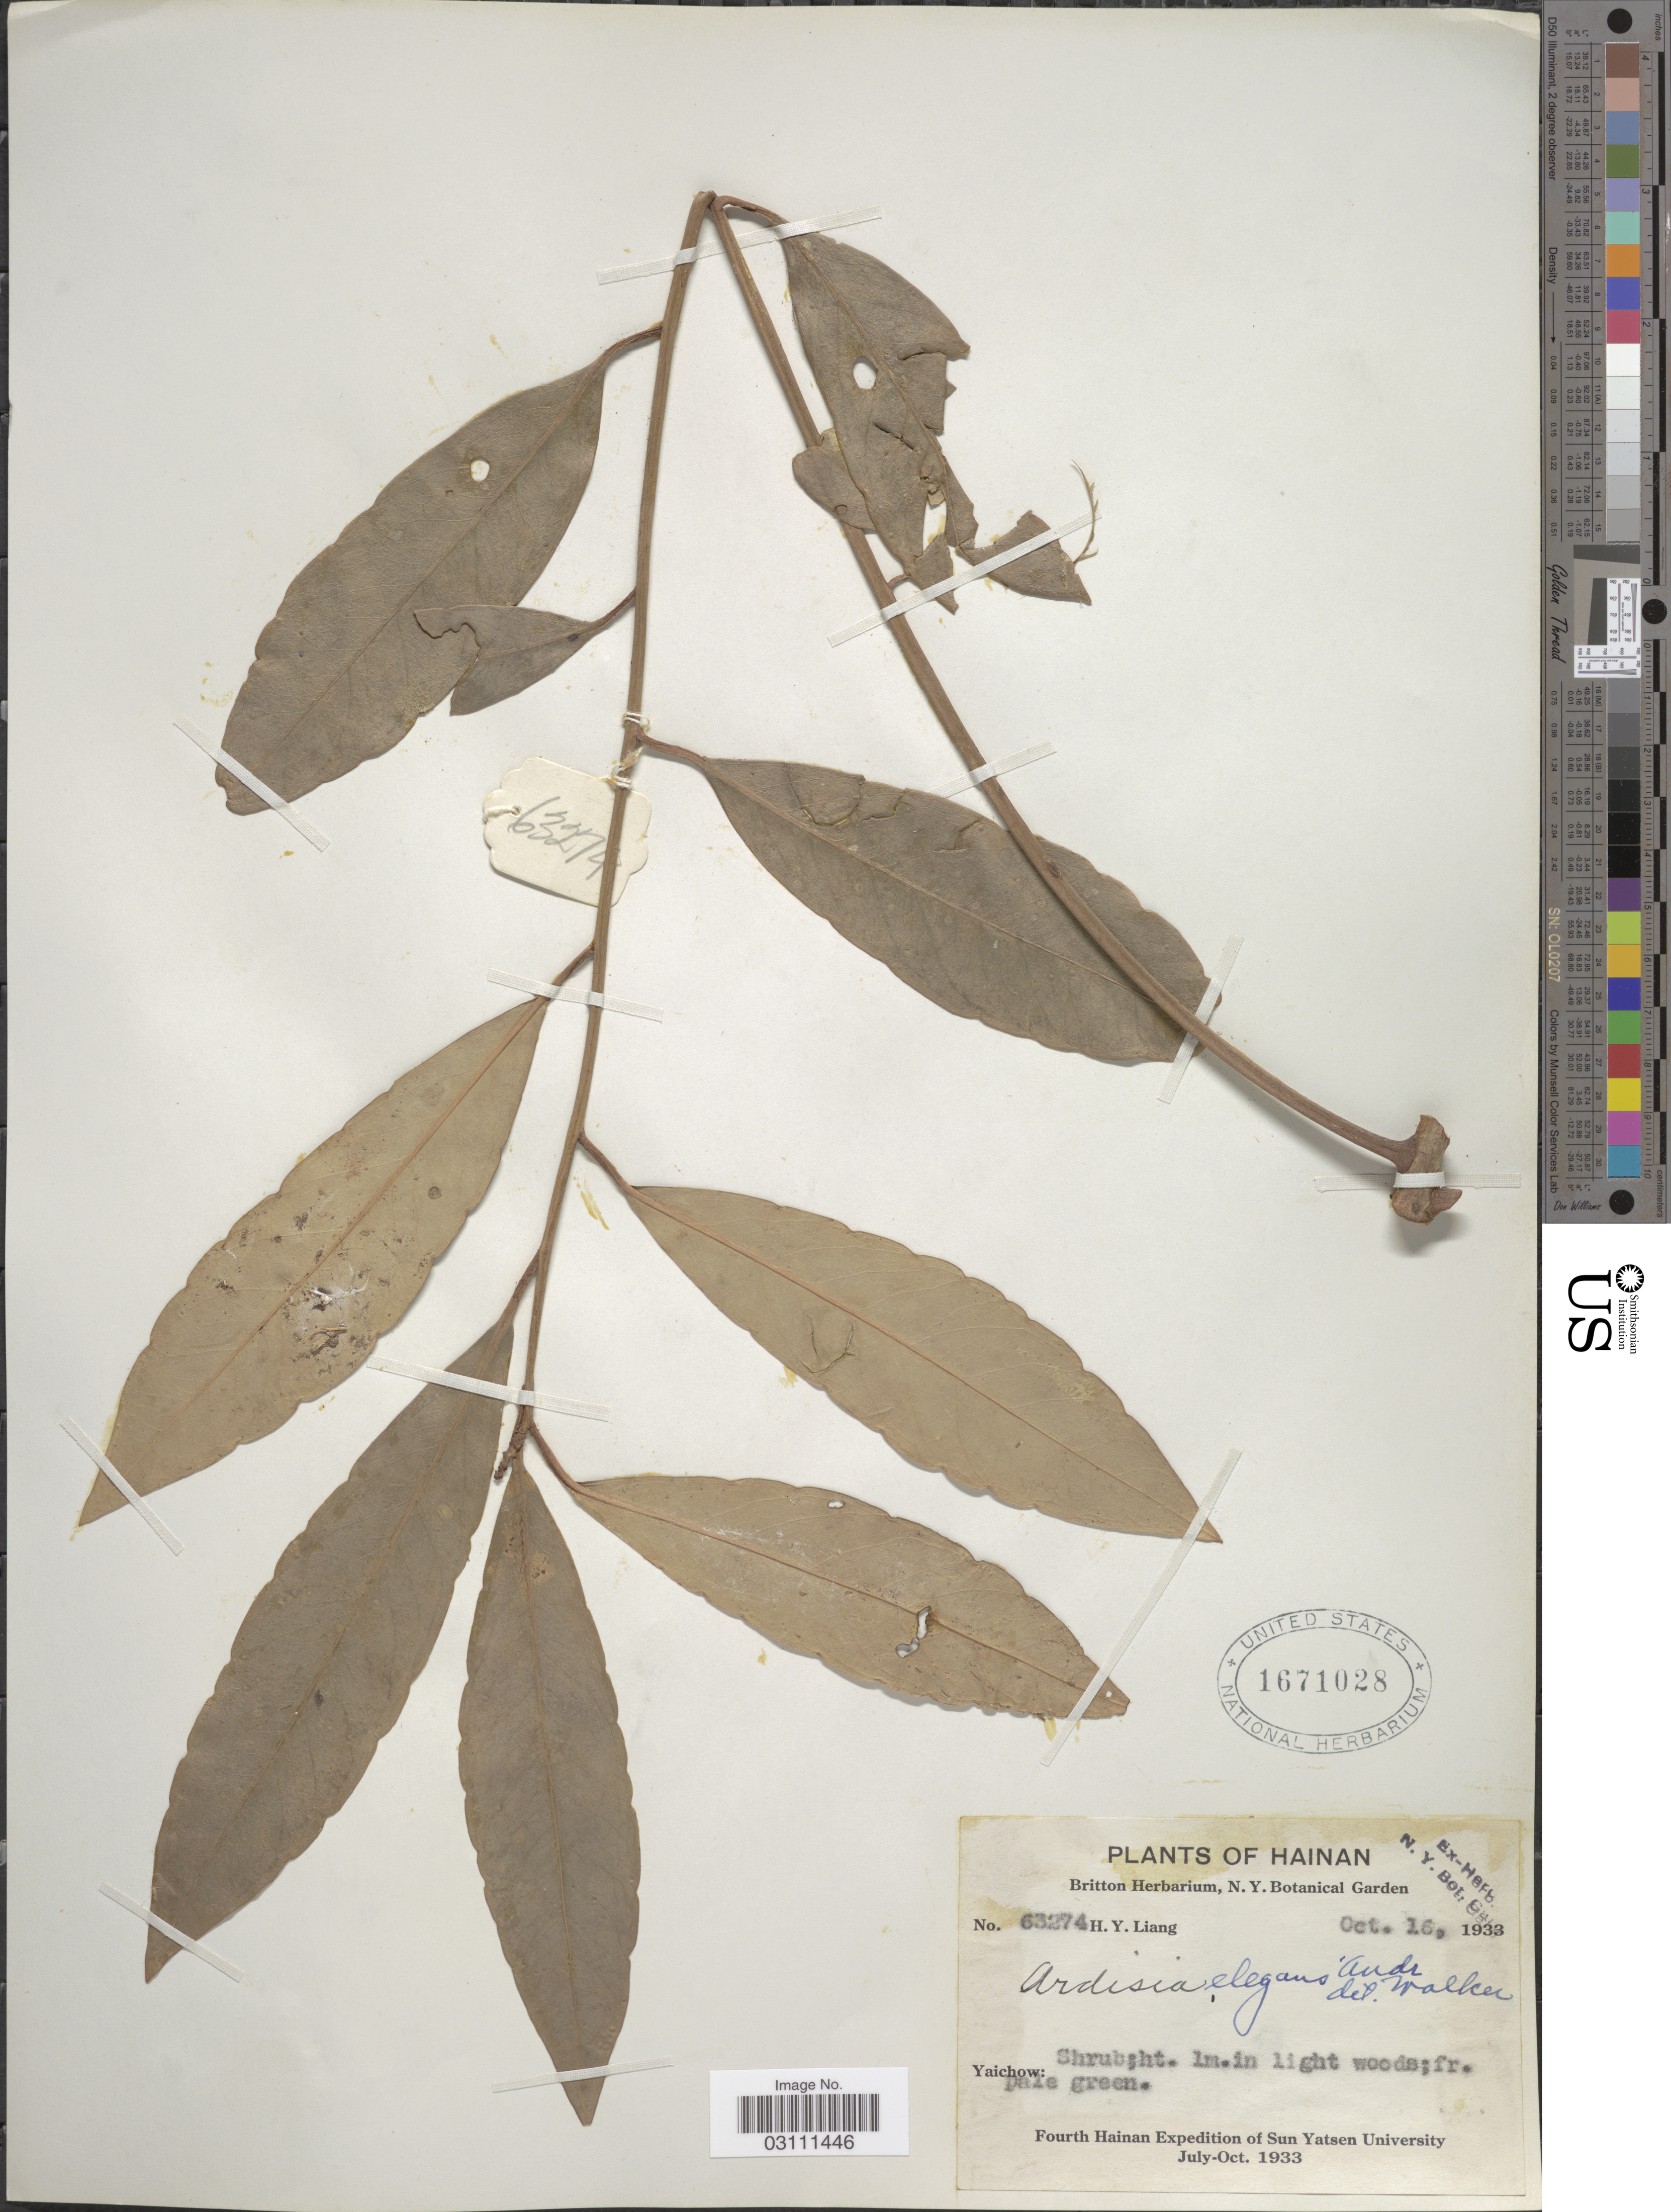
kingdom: Plantae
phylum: Tracheophyta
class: Magnoliopsida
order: Ericales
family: Primulaceae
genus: Ardisia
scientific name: Ardisia elegans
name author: Andrews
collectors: H. Y. Liang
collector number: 63274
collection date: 1933-10-16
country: China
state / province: Hainan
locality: Yaichow.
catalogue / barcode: US 1671028